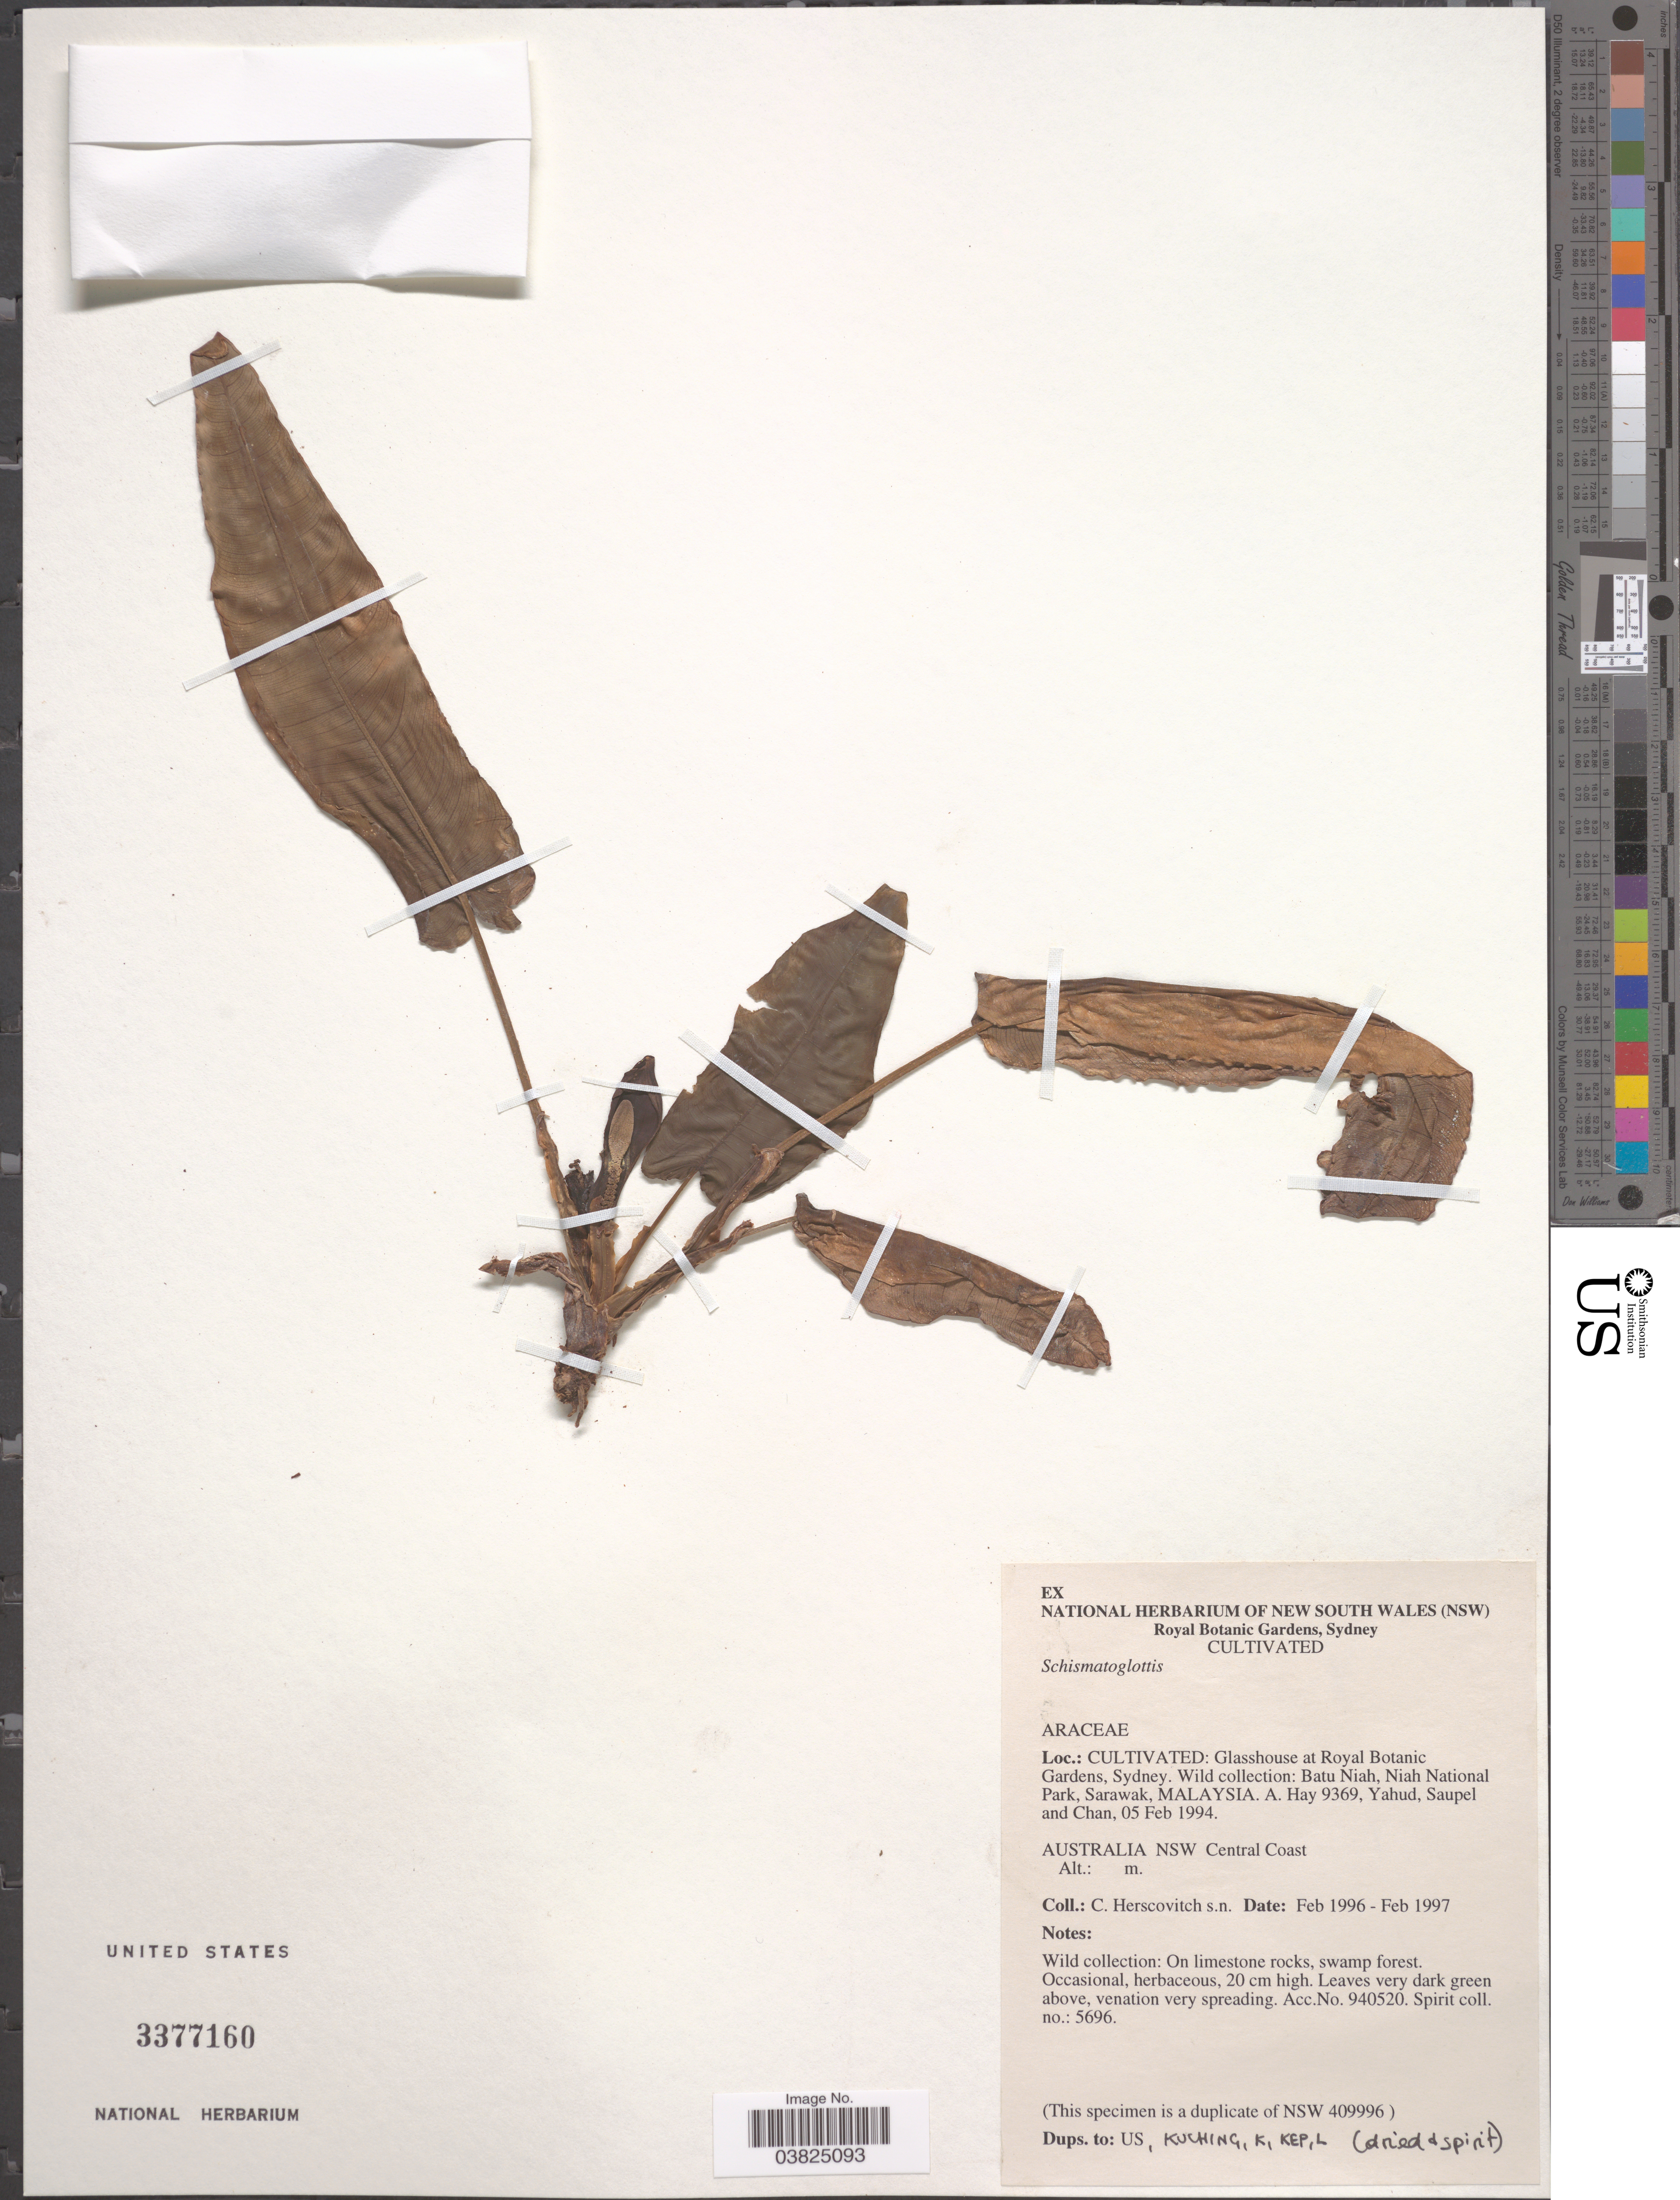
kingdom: Plantae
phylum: Tracheophyta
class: Liliopsida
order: Alismatales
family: Araceae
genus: Schismatoglottis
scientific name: Schismatoglottis sp.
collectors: C. Herscovitch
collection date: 1996-02/1997-02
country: Australia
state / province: New South Wales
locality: Glasshouse at Royal Botanic Gardens, Sydney. Central Coast.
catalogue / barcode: US 3377160